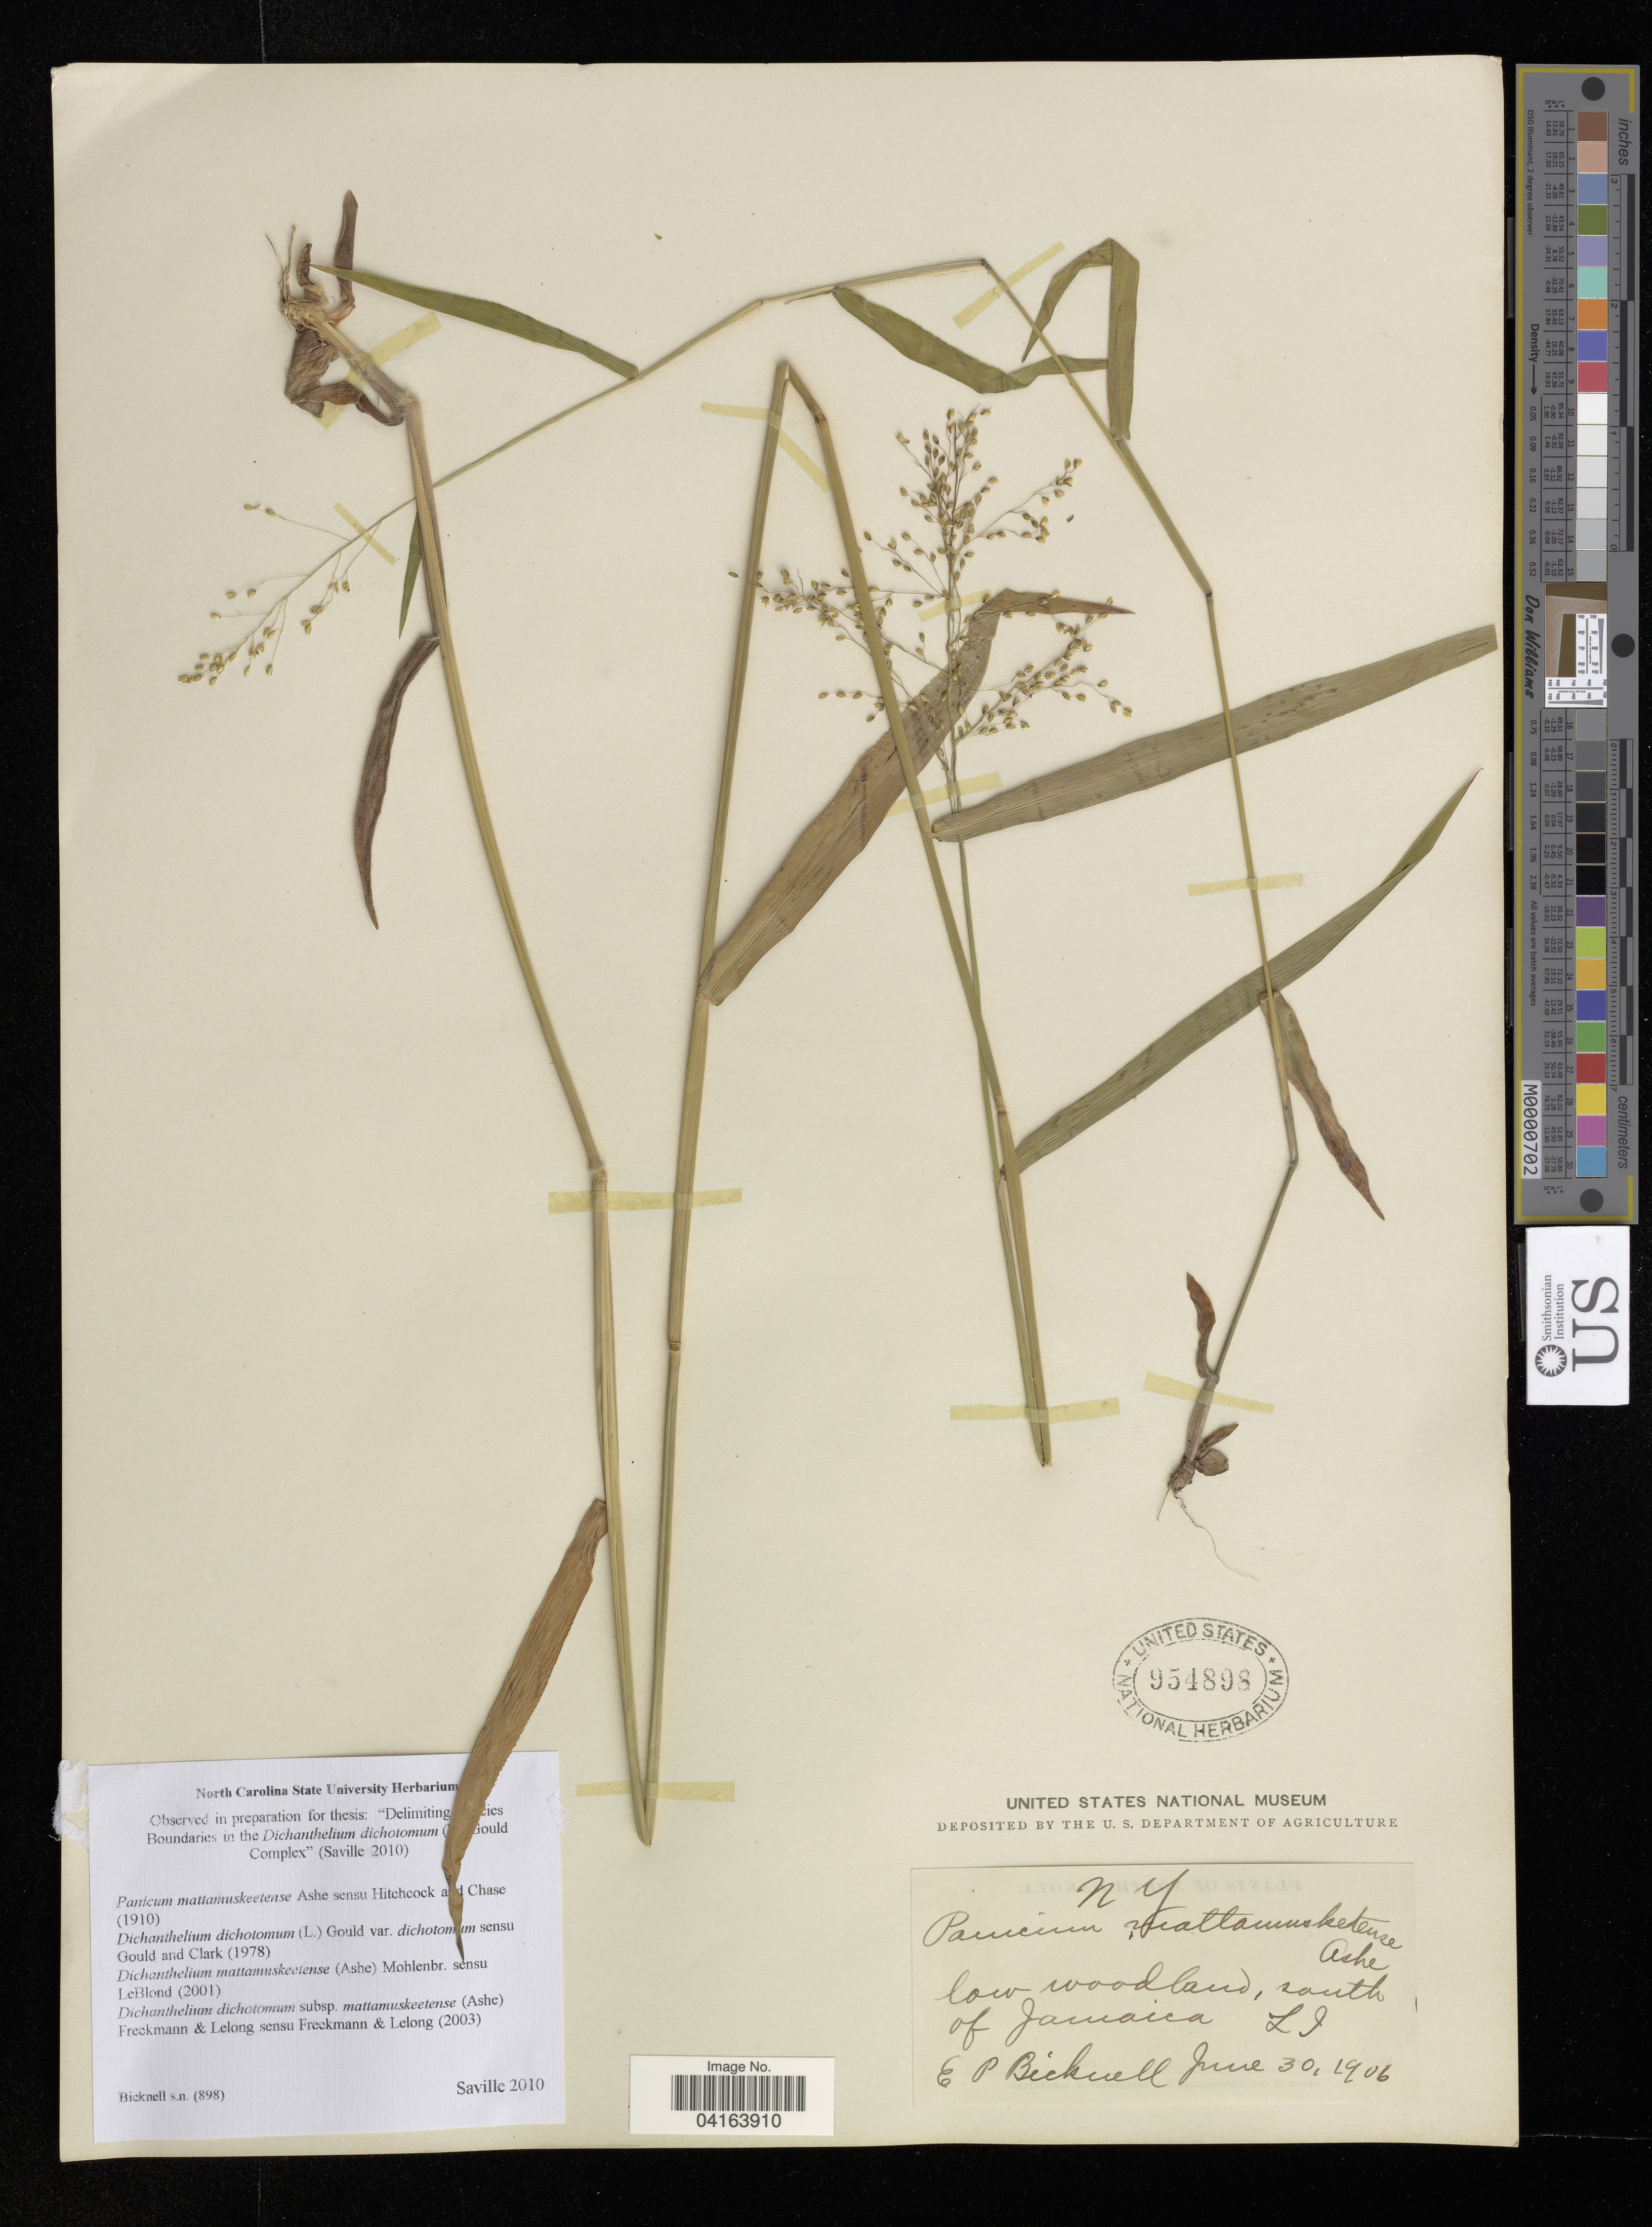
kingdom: Plantae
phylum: Tracheophyta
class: Liliopsida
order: Poales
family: Poaceae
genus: Dichanthelium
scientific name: Dichanthelium dichotomum subsp. mattamuskeetense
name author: (Ashe) Freckmann & Lelong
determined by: Saville, A. C., (NCSC), North Carolina State University (UNITED STATES)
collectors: E. P. Bicknell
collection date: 1906-06-30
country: United States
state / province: New York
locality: South of Jamaica LJ.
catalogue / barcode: US 954898